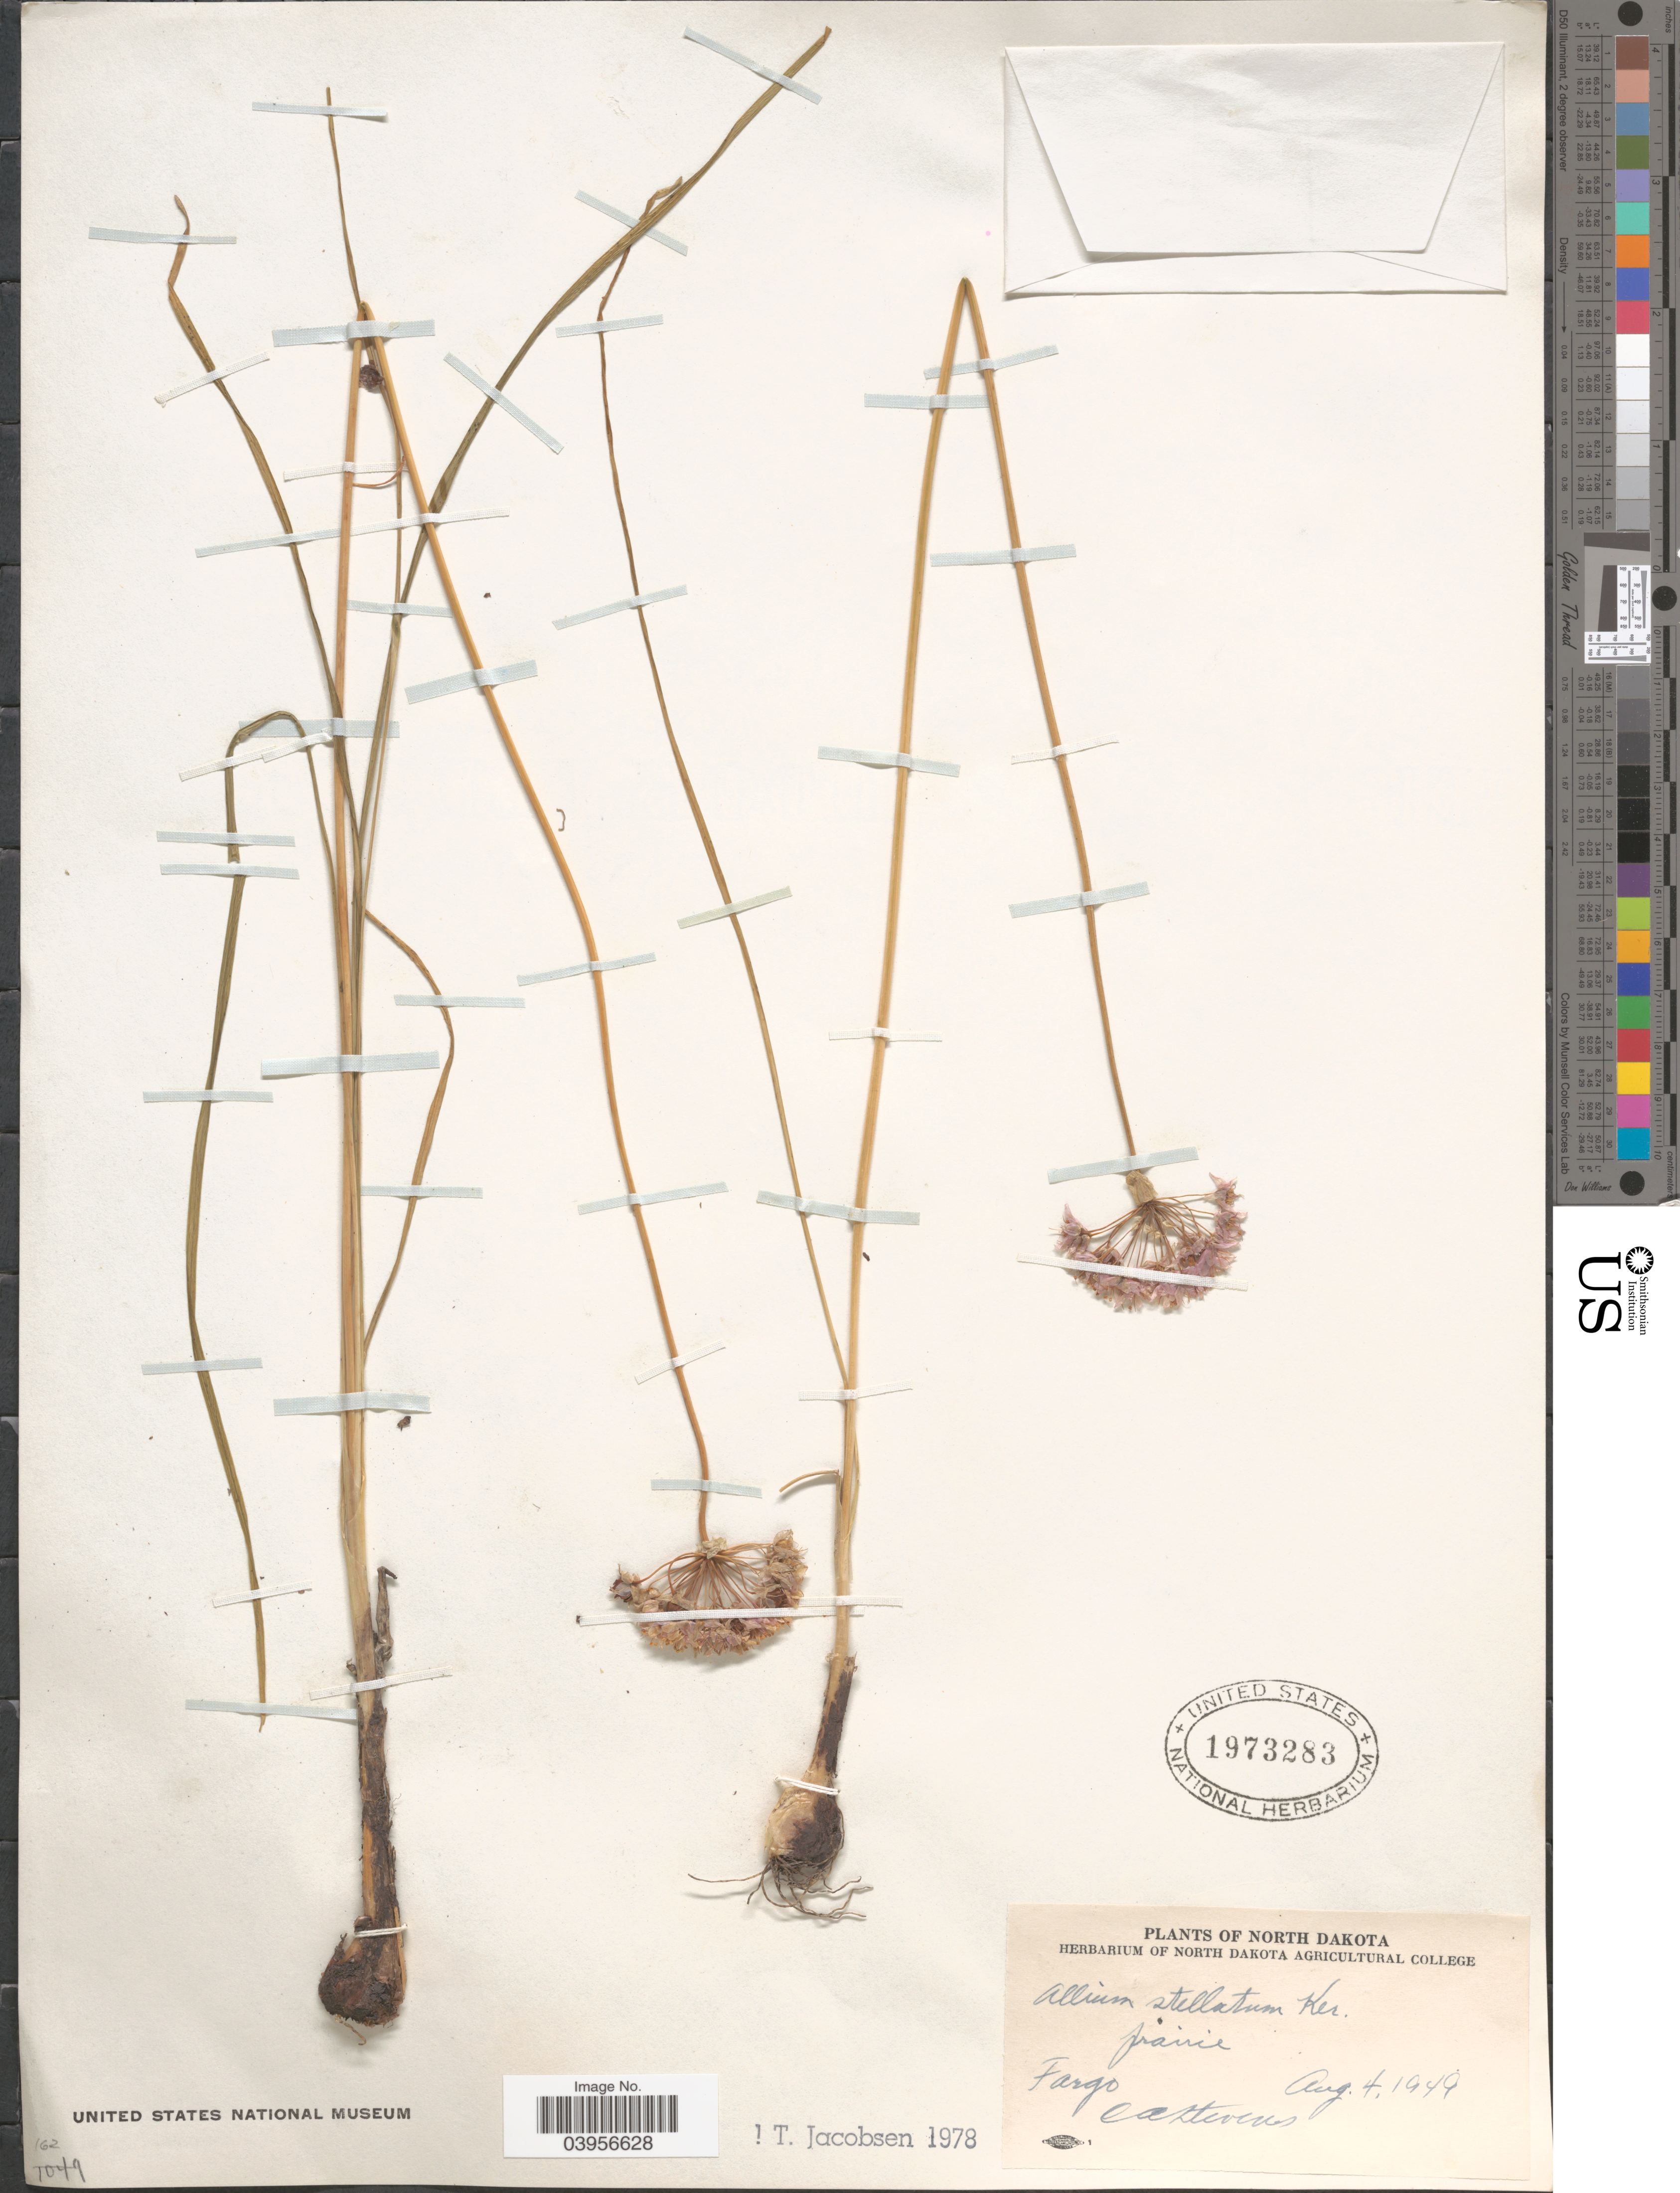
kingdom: Plantae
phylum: Tracheophyta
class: Liliopsida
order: Asparagales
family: Amaryllidaceae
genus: Allium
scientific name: Allium stellatum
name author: Nutt. ex Ker Gawl.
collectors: O. A. Stevens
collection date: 1949-08-04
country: United States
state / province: North Dakota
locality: Prairie. Fargo.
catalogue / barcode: US 1973283